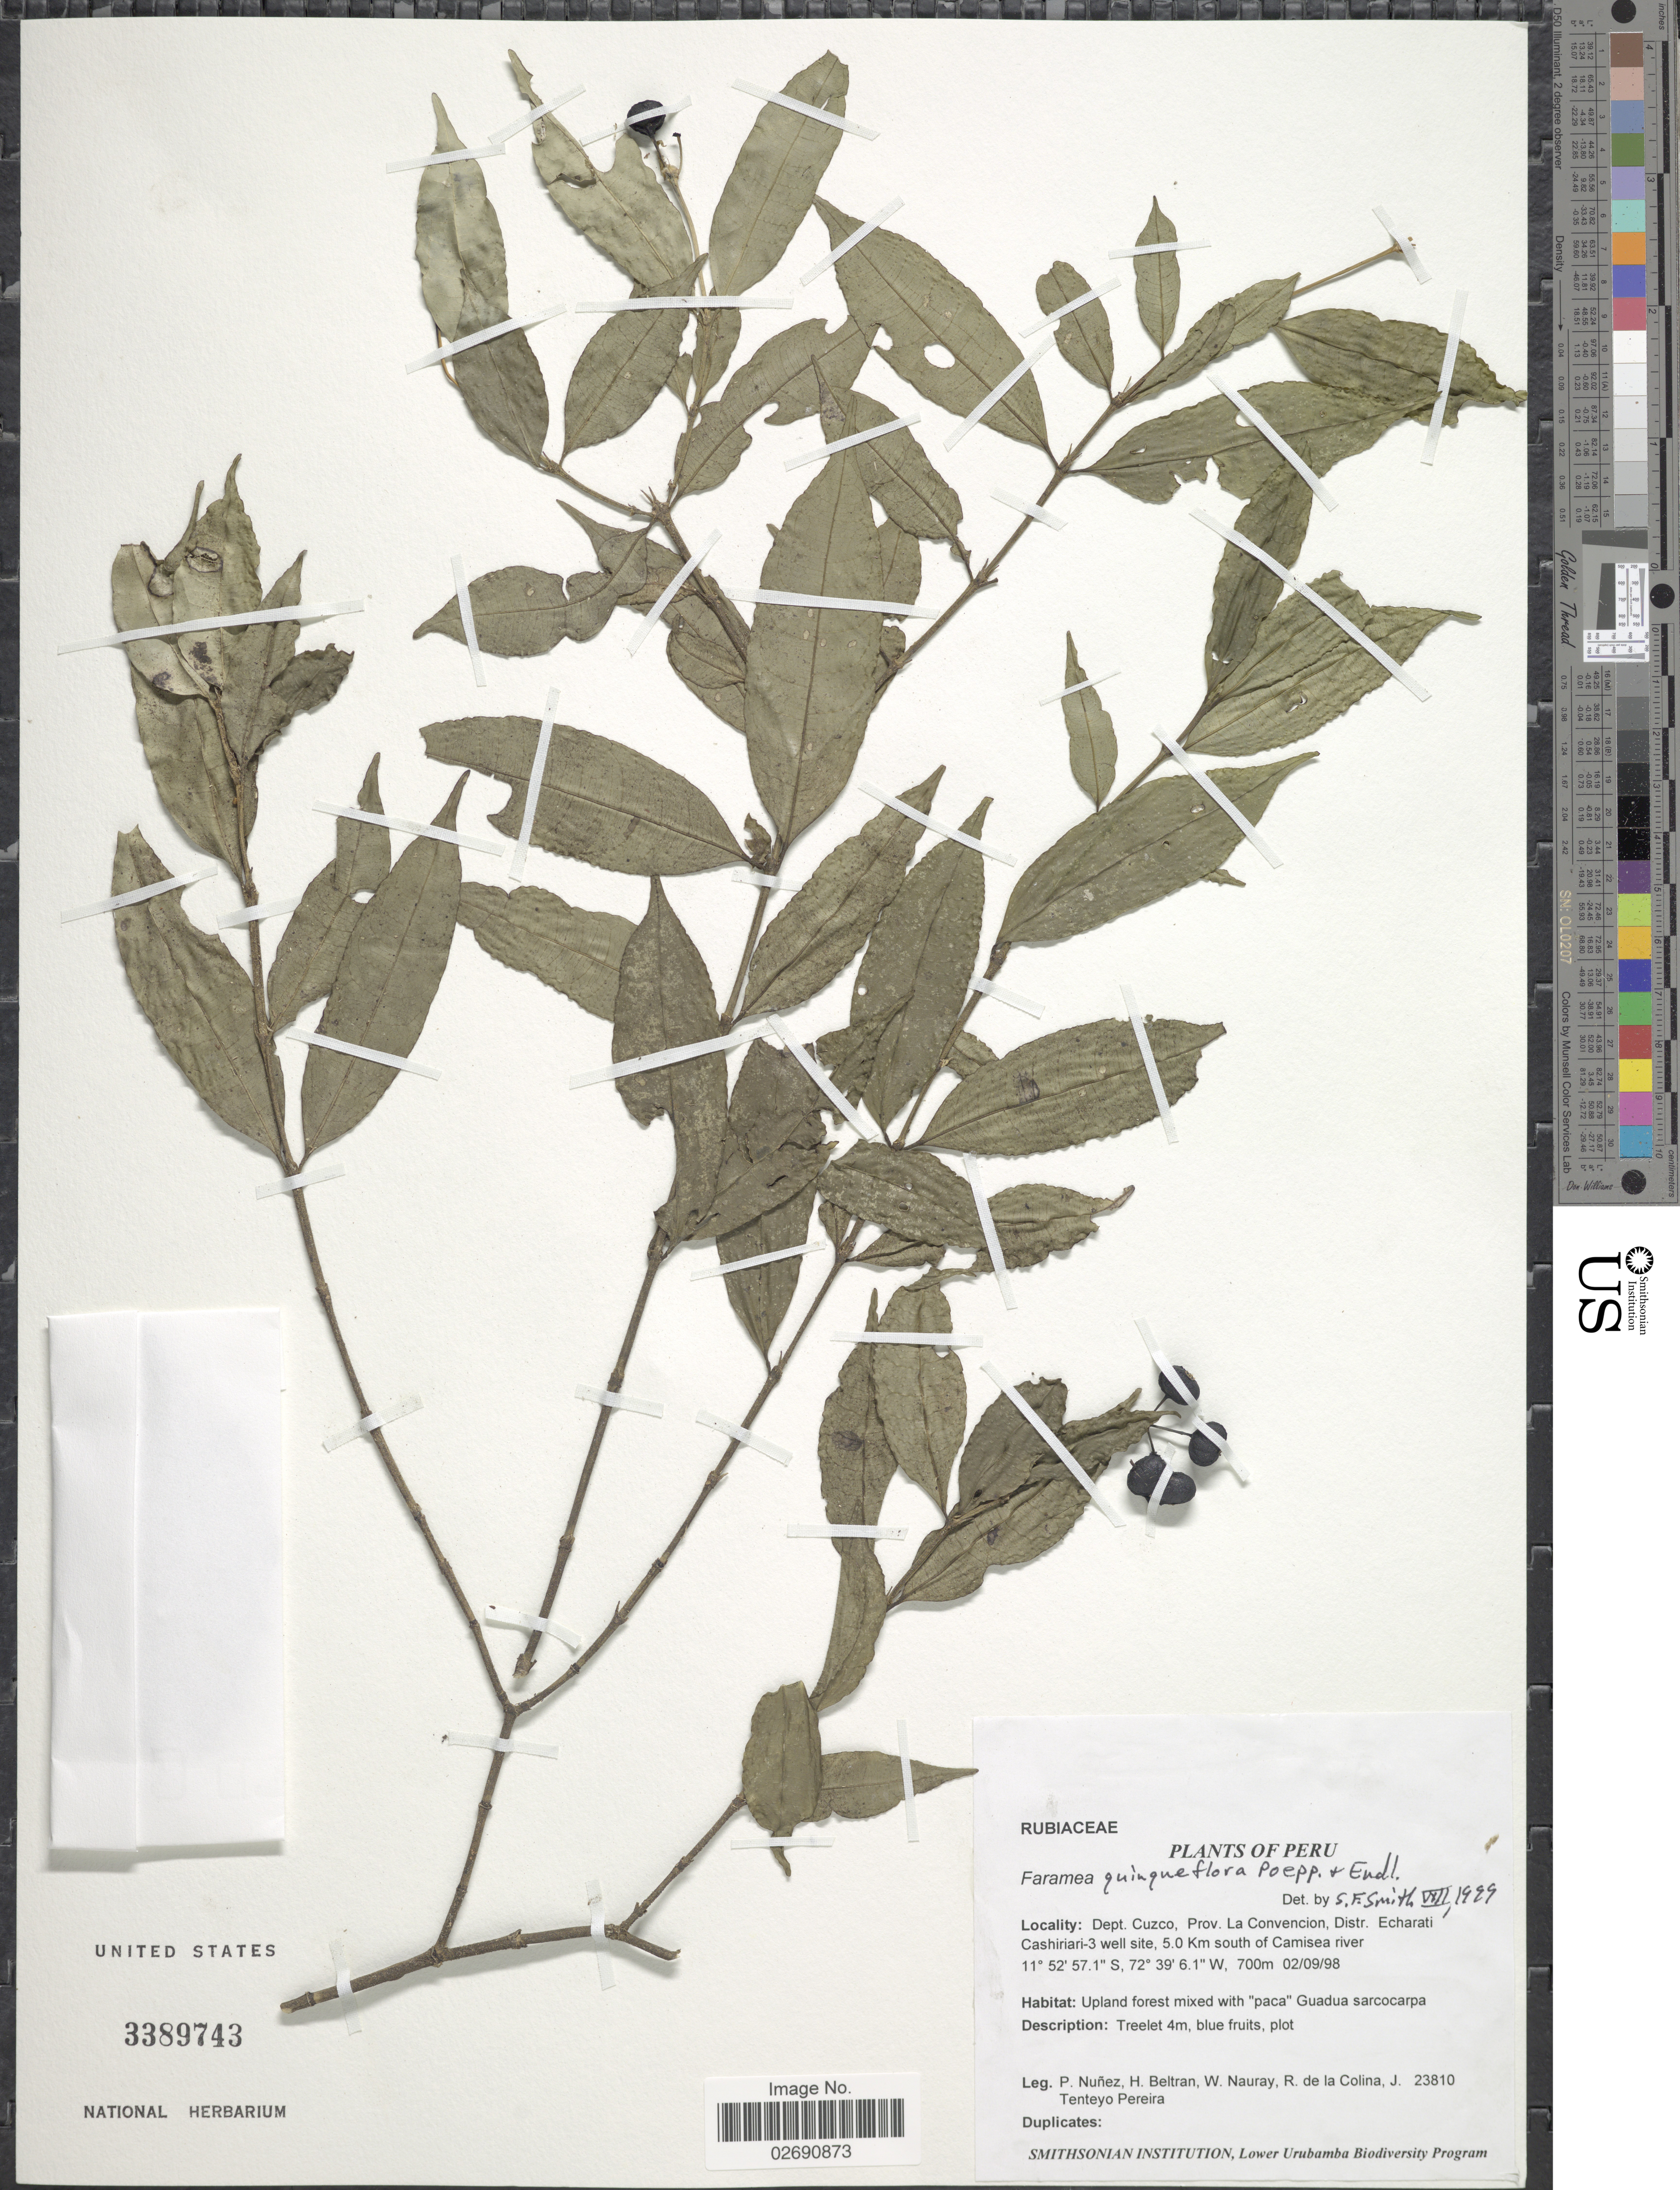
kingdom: Plantae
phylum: Tracheophyta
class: Magnoliopsida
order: Gentianales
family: Rubiaceae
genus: Faramea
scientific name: Faramea quinqueflora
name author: Poepp. & Endl.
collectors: P. Nuñez V., H. Beltran, W. Nauray, R. Colina & J. Tenteyo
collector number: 23810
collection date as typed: Transcribed d/m/y: 2/9/98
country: Peru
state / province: Cusco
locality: Dept. Cuzco, Prov. La Convencion, Distr. Echarati Cashiriari-3 well site, 5.0 Km south of Camisea river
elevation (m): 700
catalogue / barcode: US 3389743